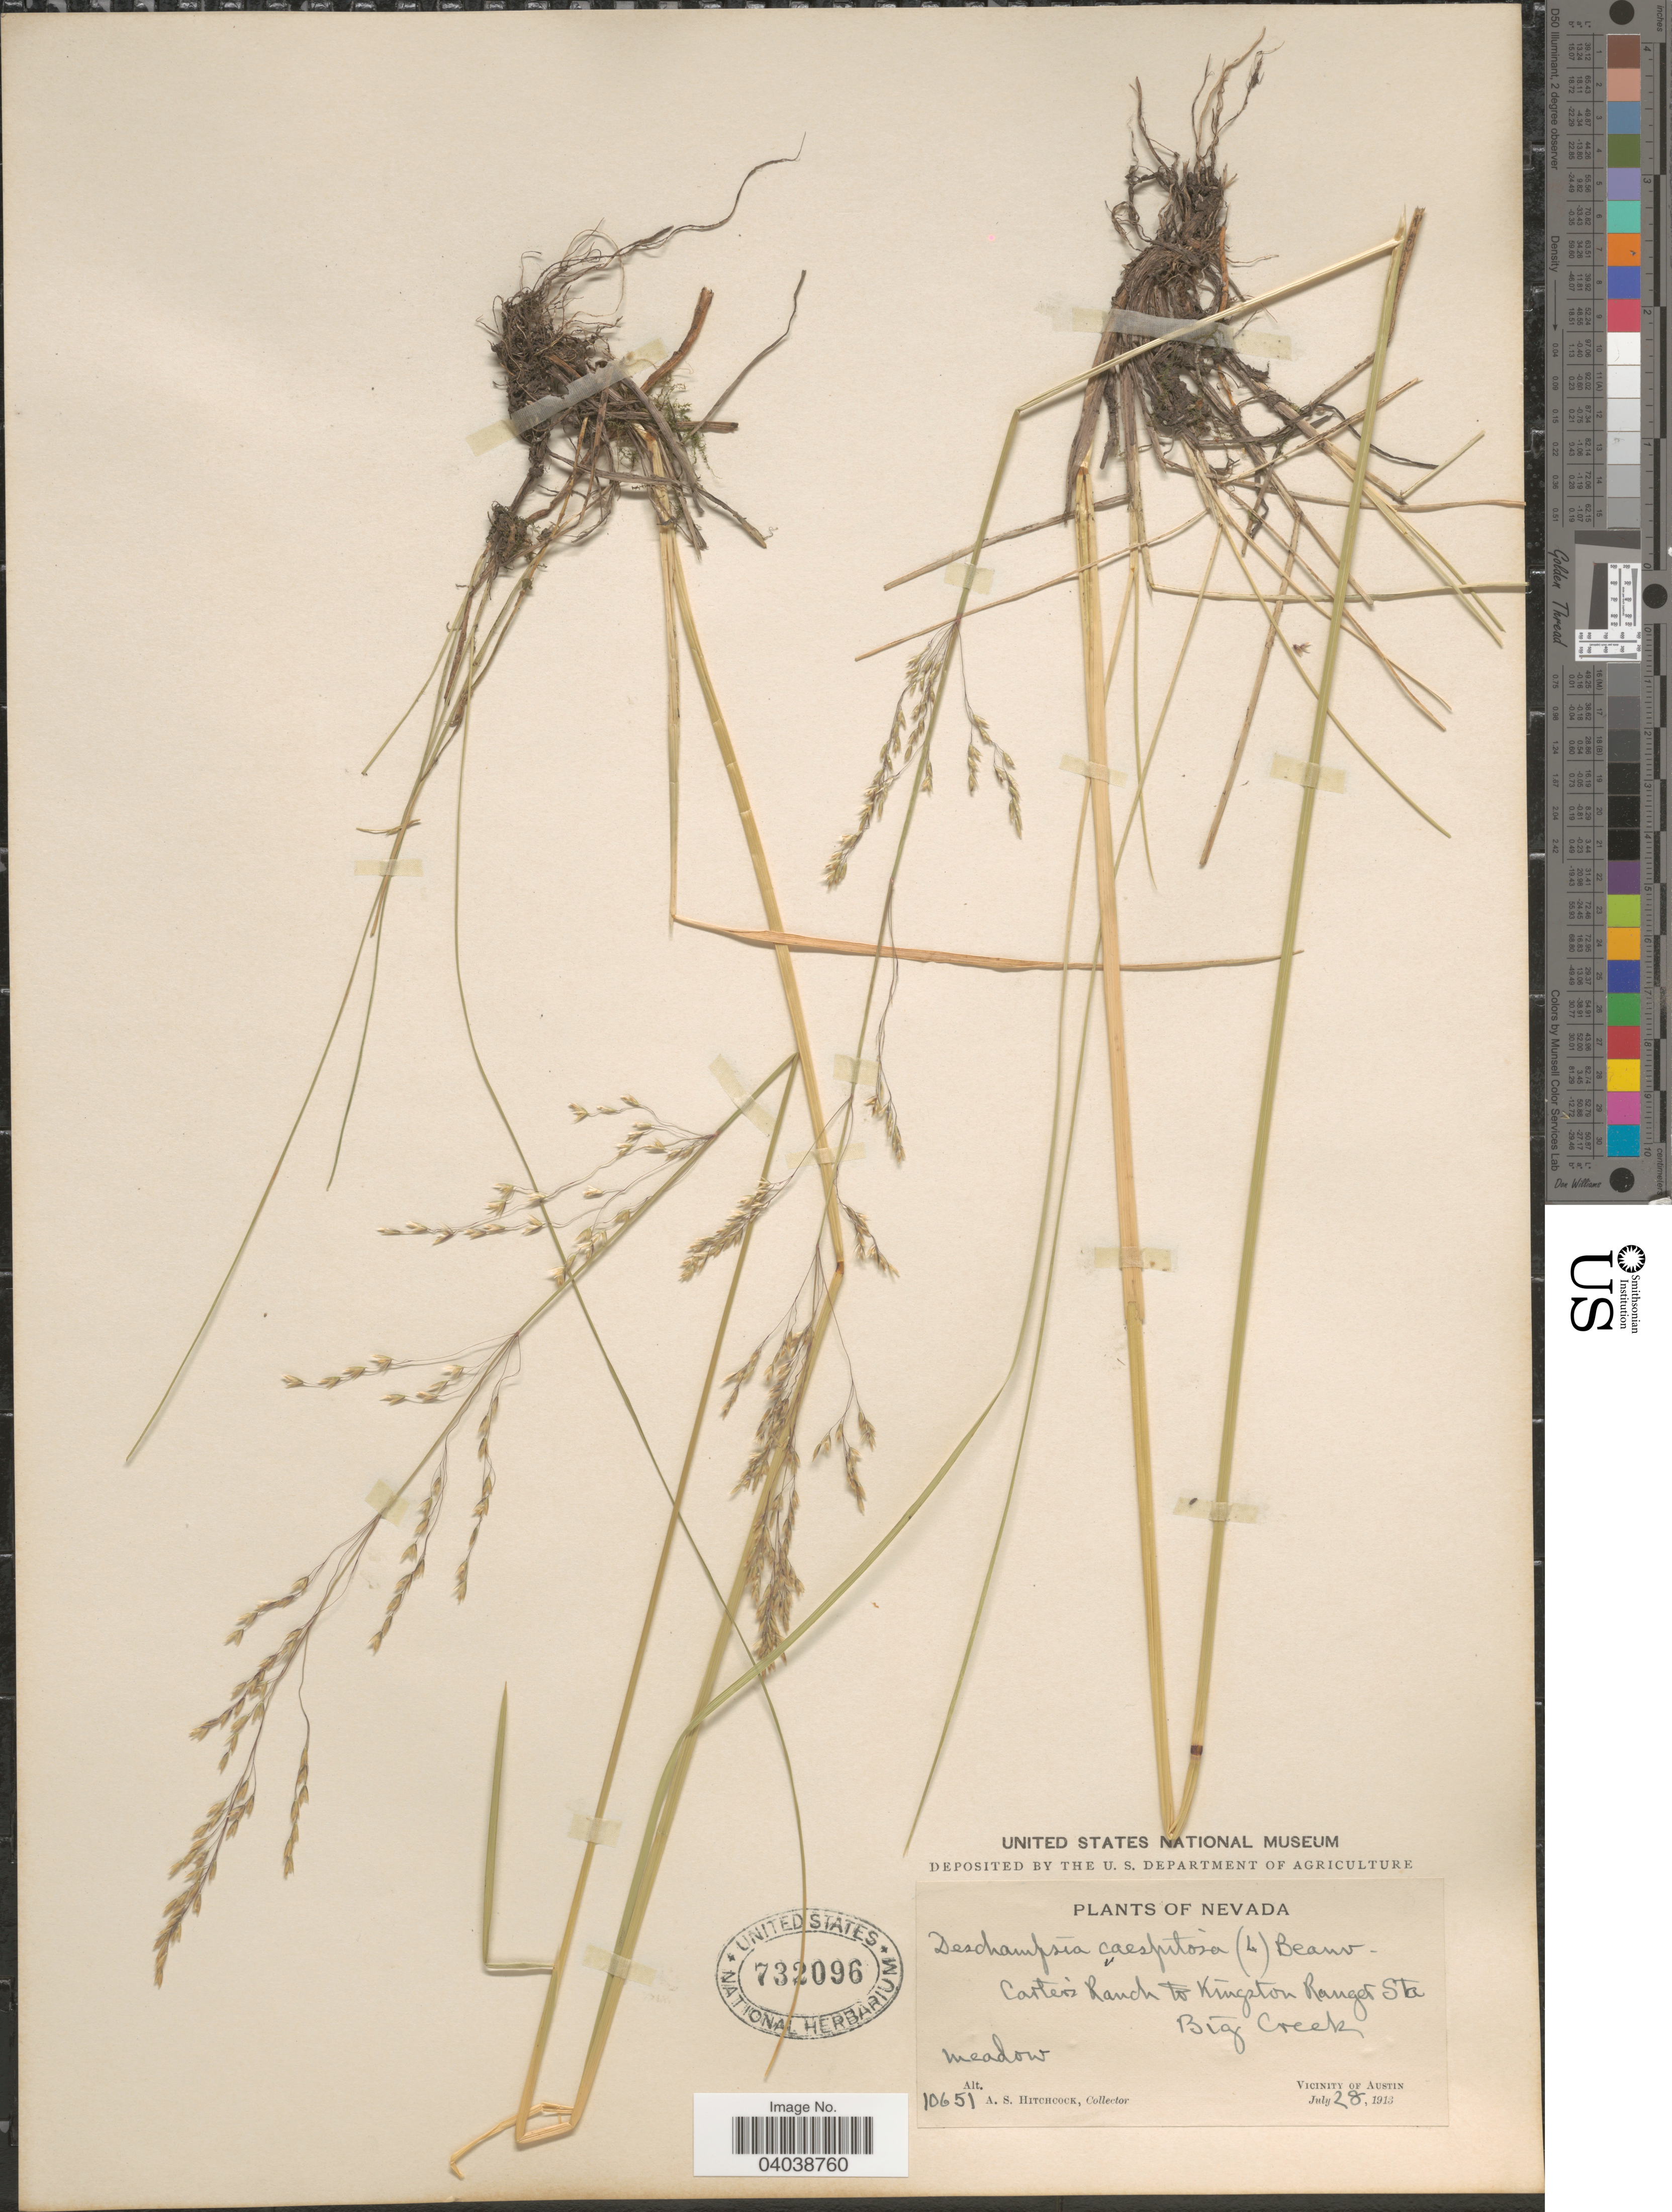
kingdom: Plantae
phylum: Tracheophyta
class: Liliopsida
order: Poales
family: Poaceae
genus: Deschampsia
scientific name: Deschampsia cespitosa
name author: (L.) P. Beauv.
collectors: A. S. Hitchcock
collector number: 10651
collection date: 1913-07-28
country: United States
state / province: Nevada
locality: Carter's Ranch to Kingston Ranger Sta, Big Creek. Vicinity of Austin.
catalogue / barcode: US 732096